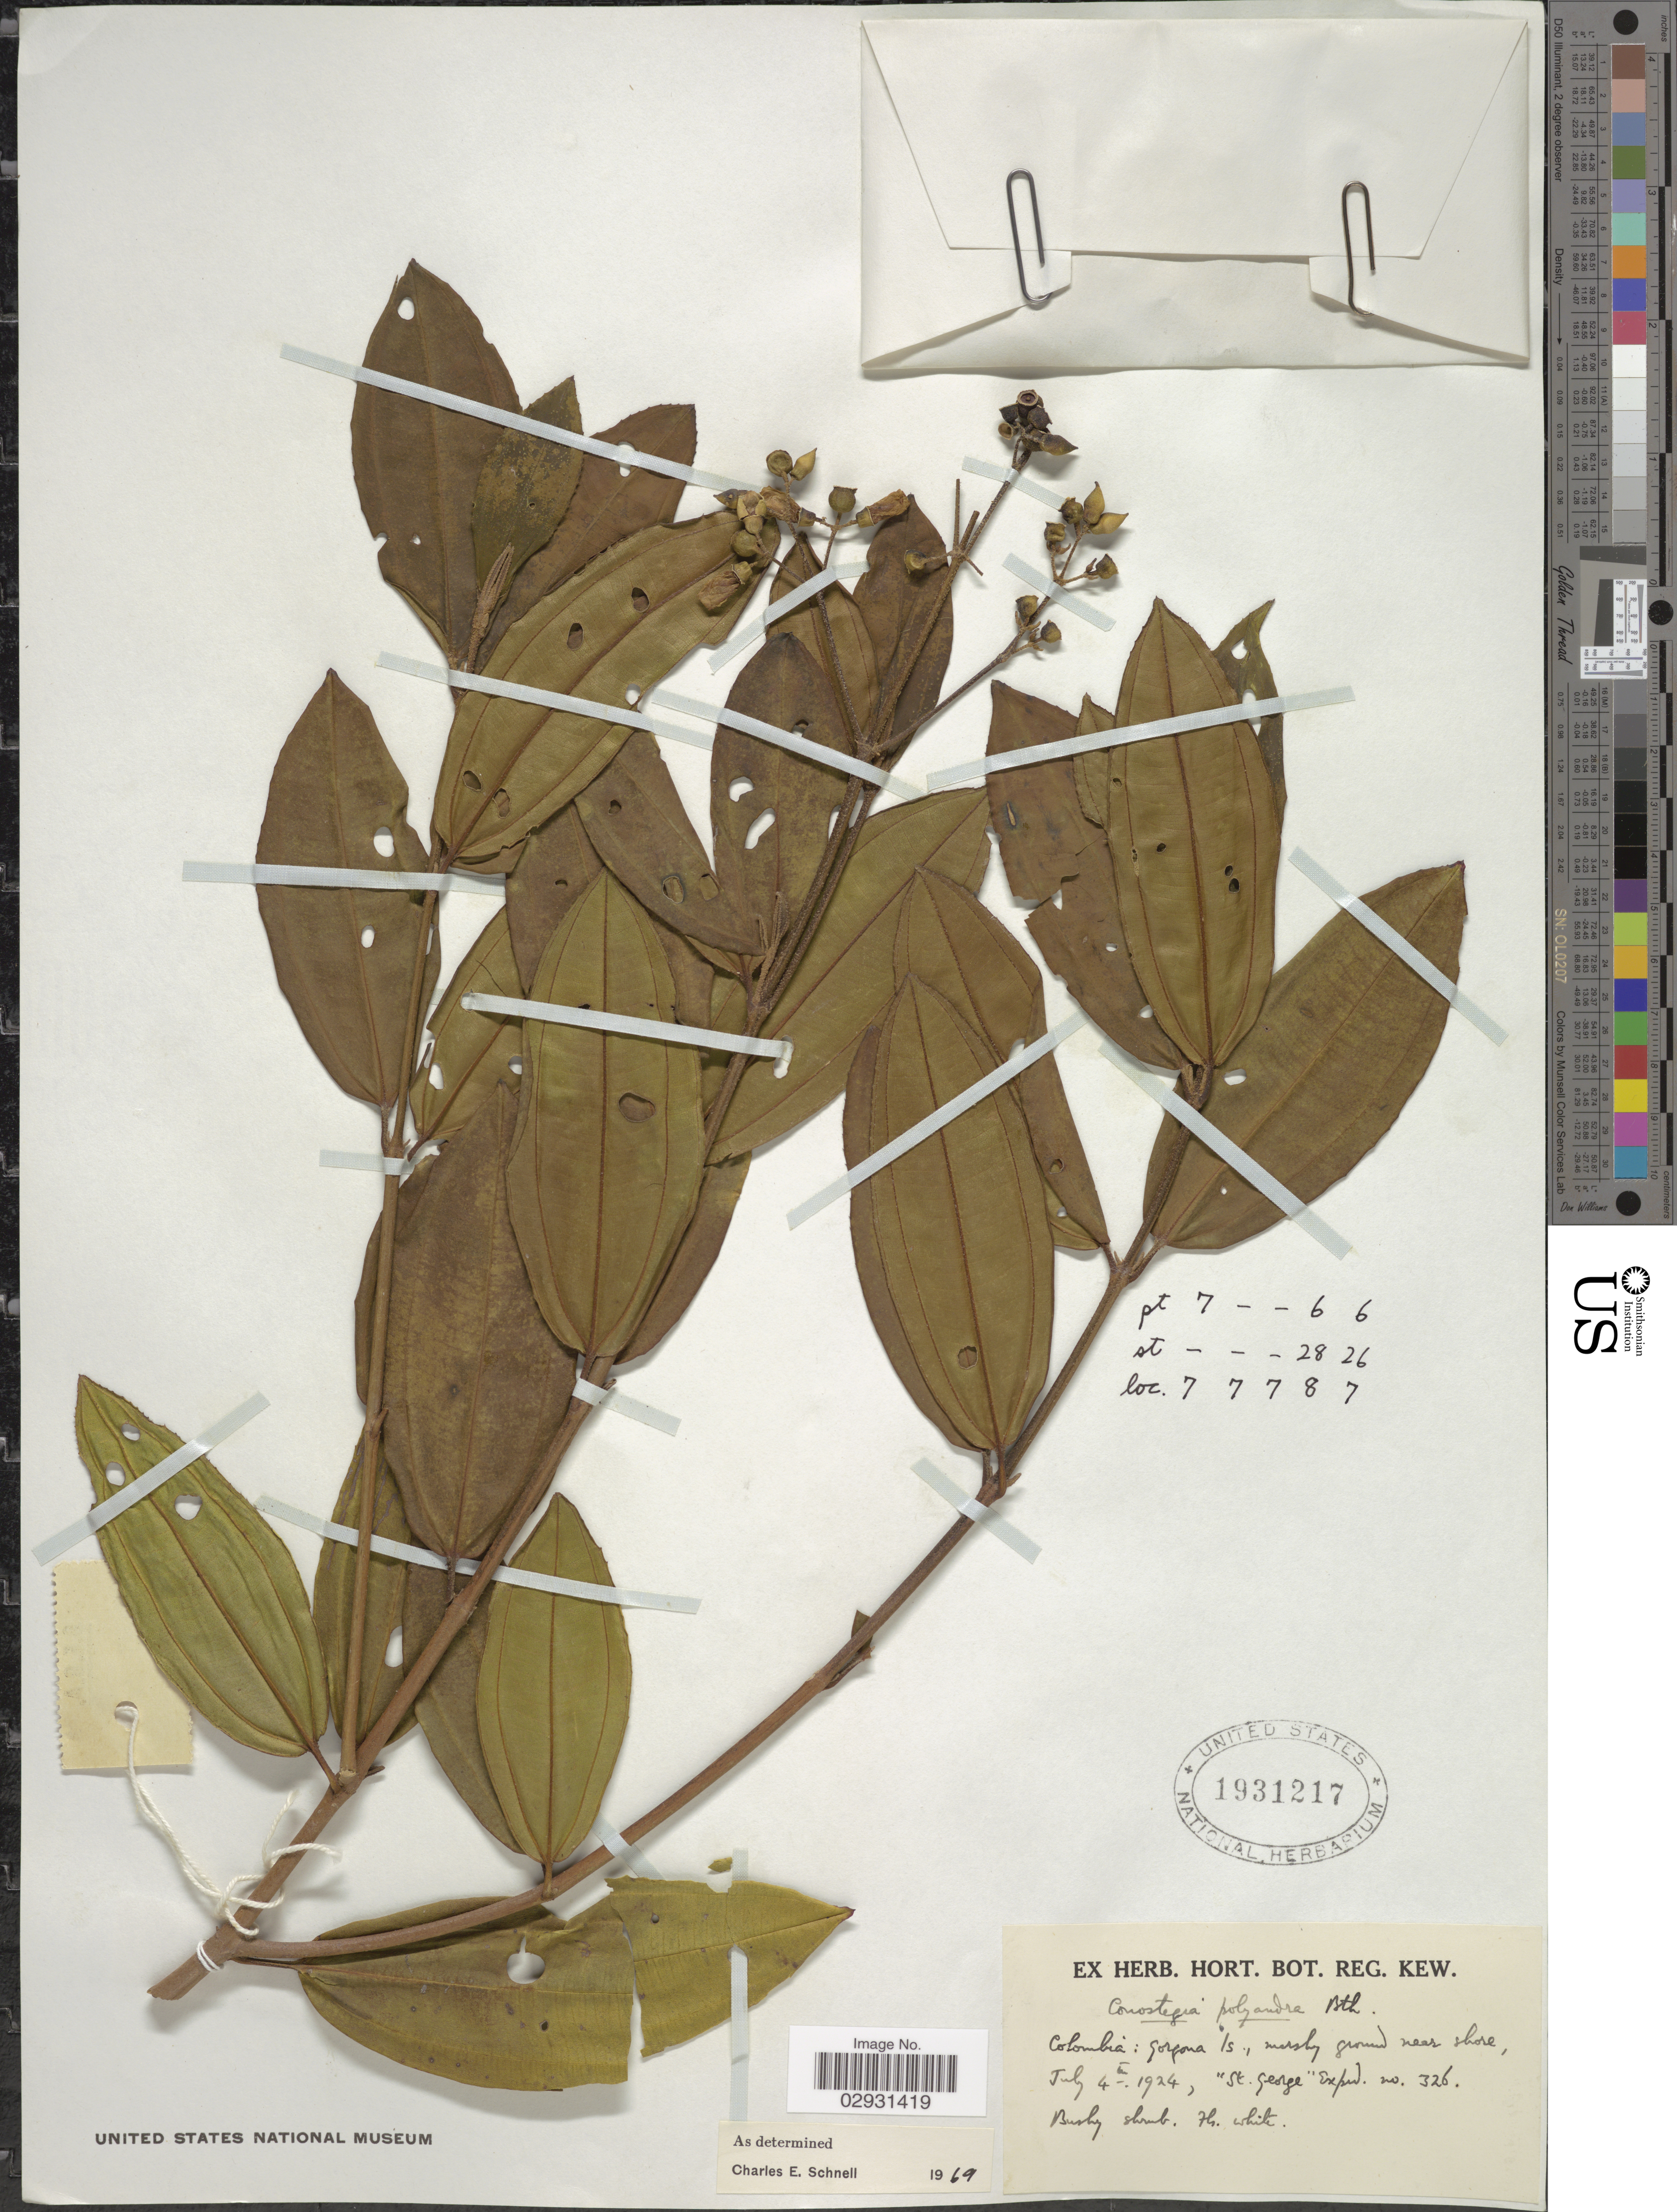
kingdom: Plantae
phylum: Tracheophyta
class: Magnoliopsida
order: Myrtales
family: Melastomataceae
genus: Conostegia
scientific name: Conostegia polyandra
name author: Benth.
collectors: St. George Exped.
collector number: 326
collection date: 1924-07-04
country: Colombia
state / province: Cauca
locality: Gorgona Is., marshy ground near shore.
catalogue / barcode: US 1931217